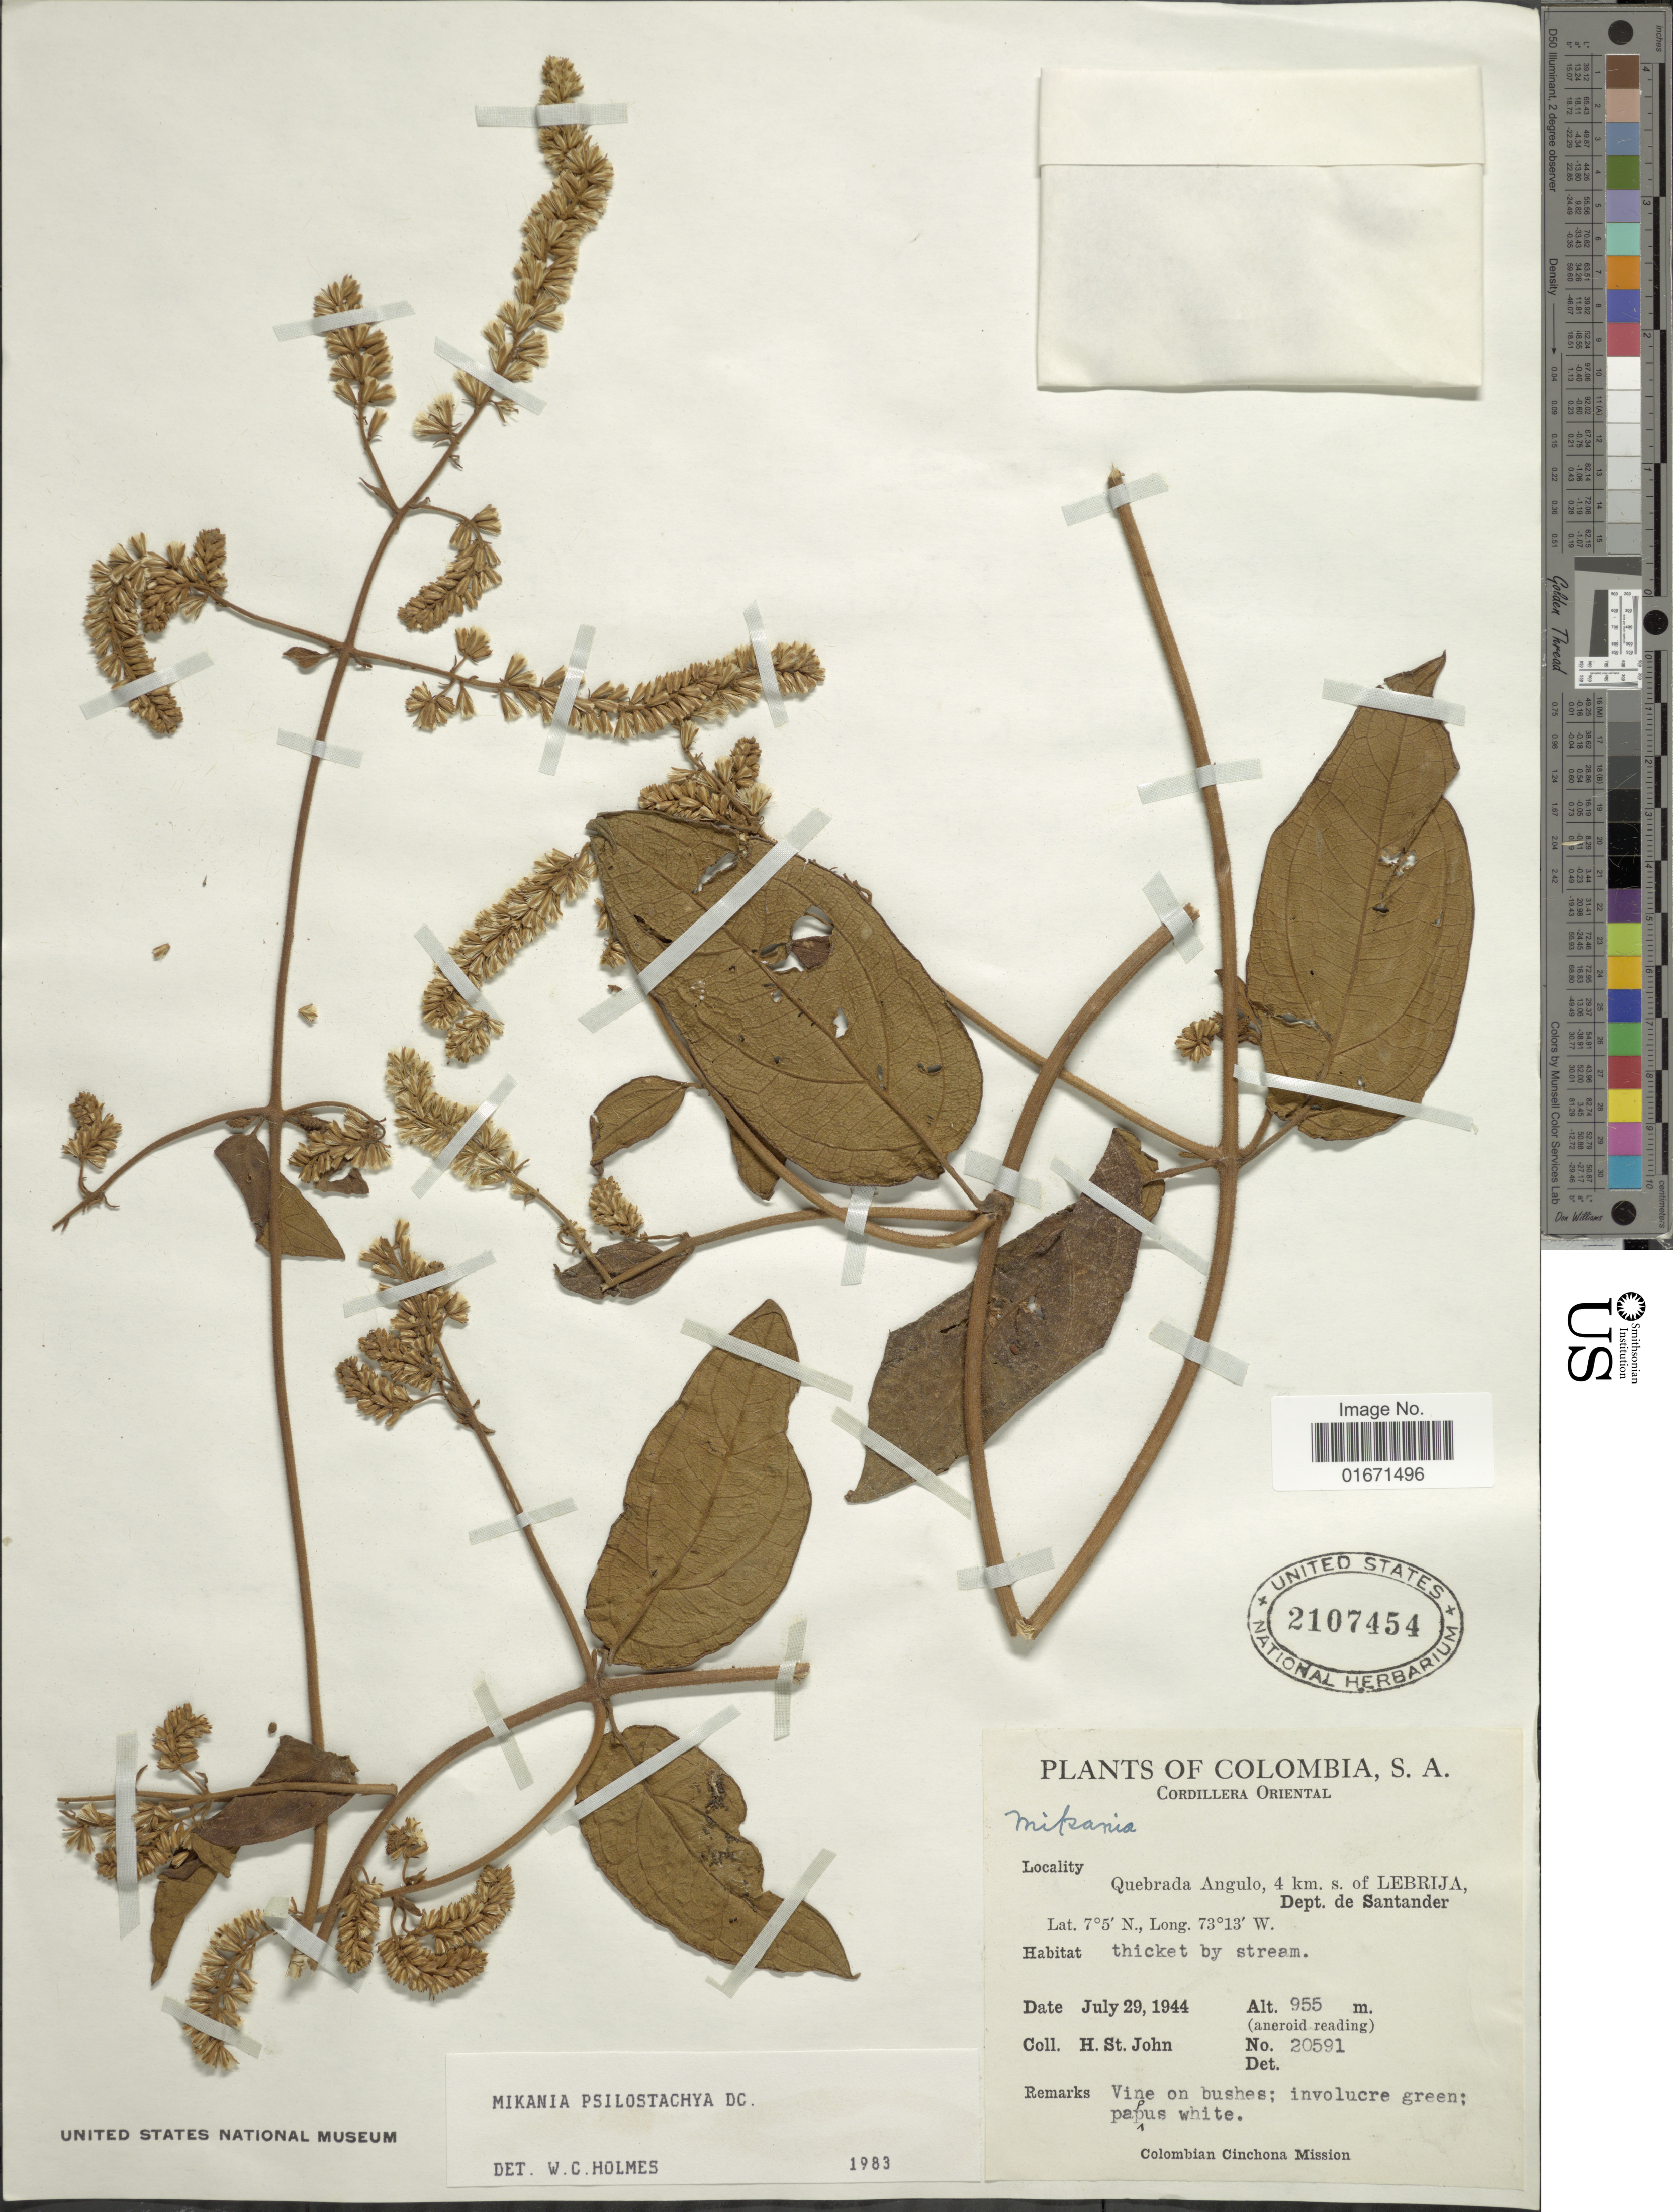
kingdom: Plantae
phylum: Tracheophyta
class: Magnoliopsida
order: Asterales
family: Asteraceae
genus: Mikania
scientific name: Mikania psilostachya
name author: DC.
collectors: H. St. John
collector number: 20591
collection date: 1944-07-29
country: Colombia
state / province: Santander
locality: Cordillera Oriental. Quebrada Angulo, 4 km. s. of Lebrija, Dept. de Santander.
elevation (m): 955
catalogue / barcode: US 2107454